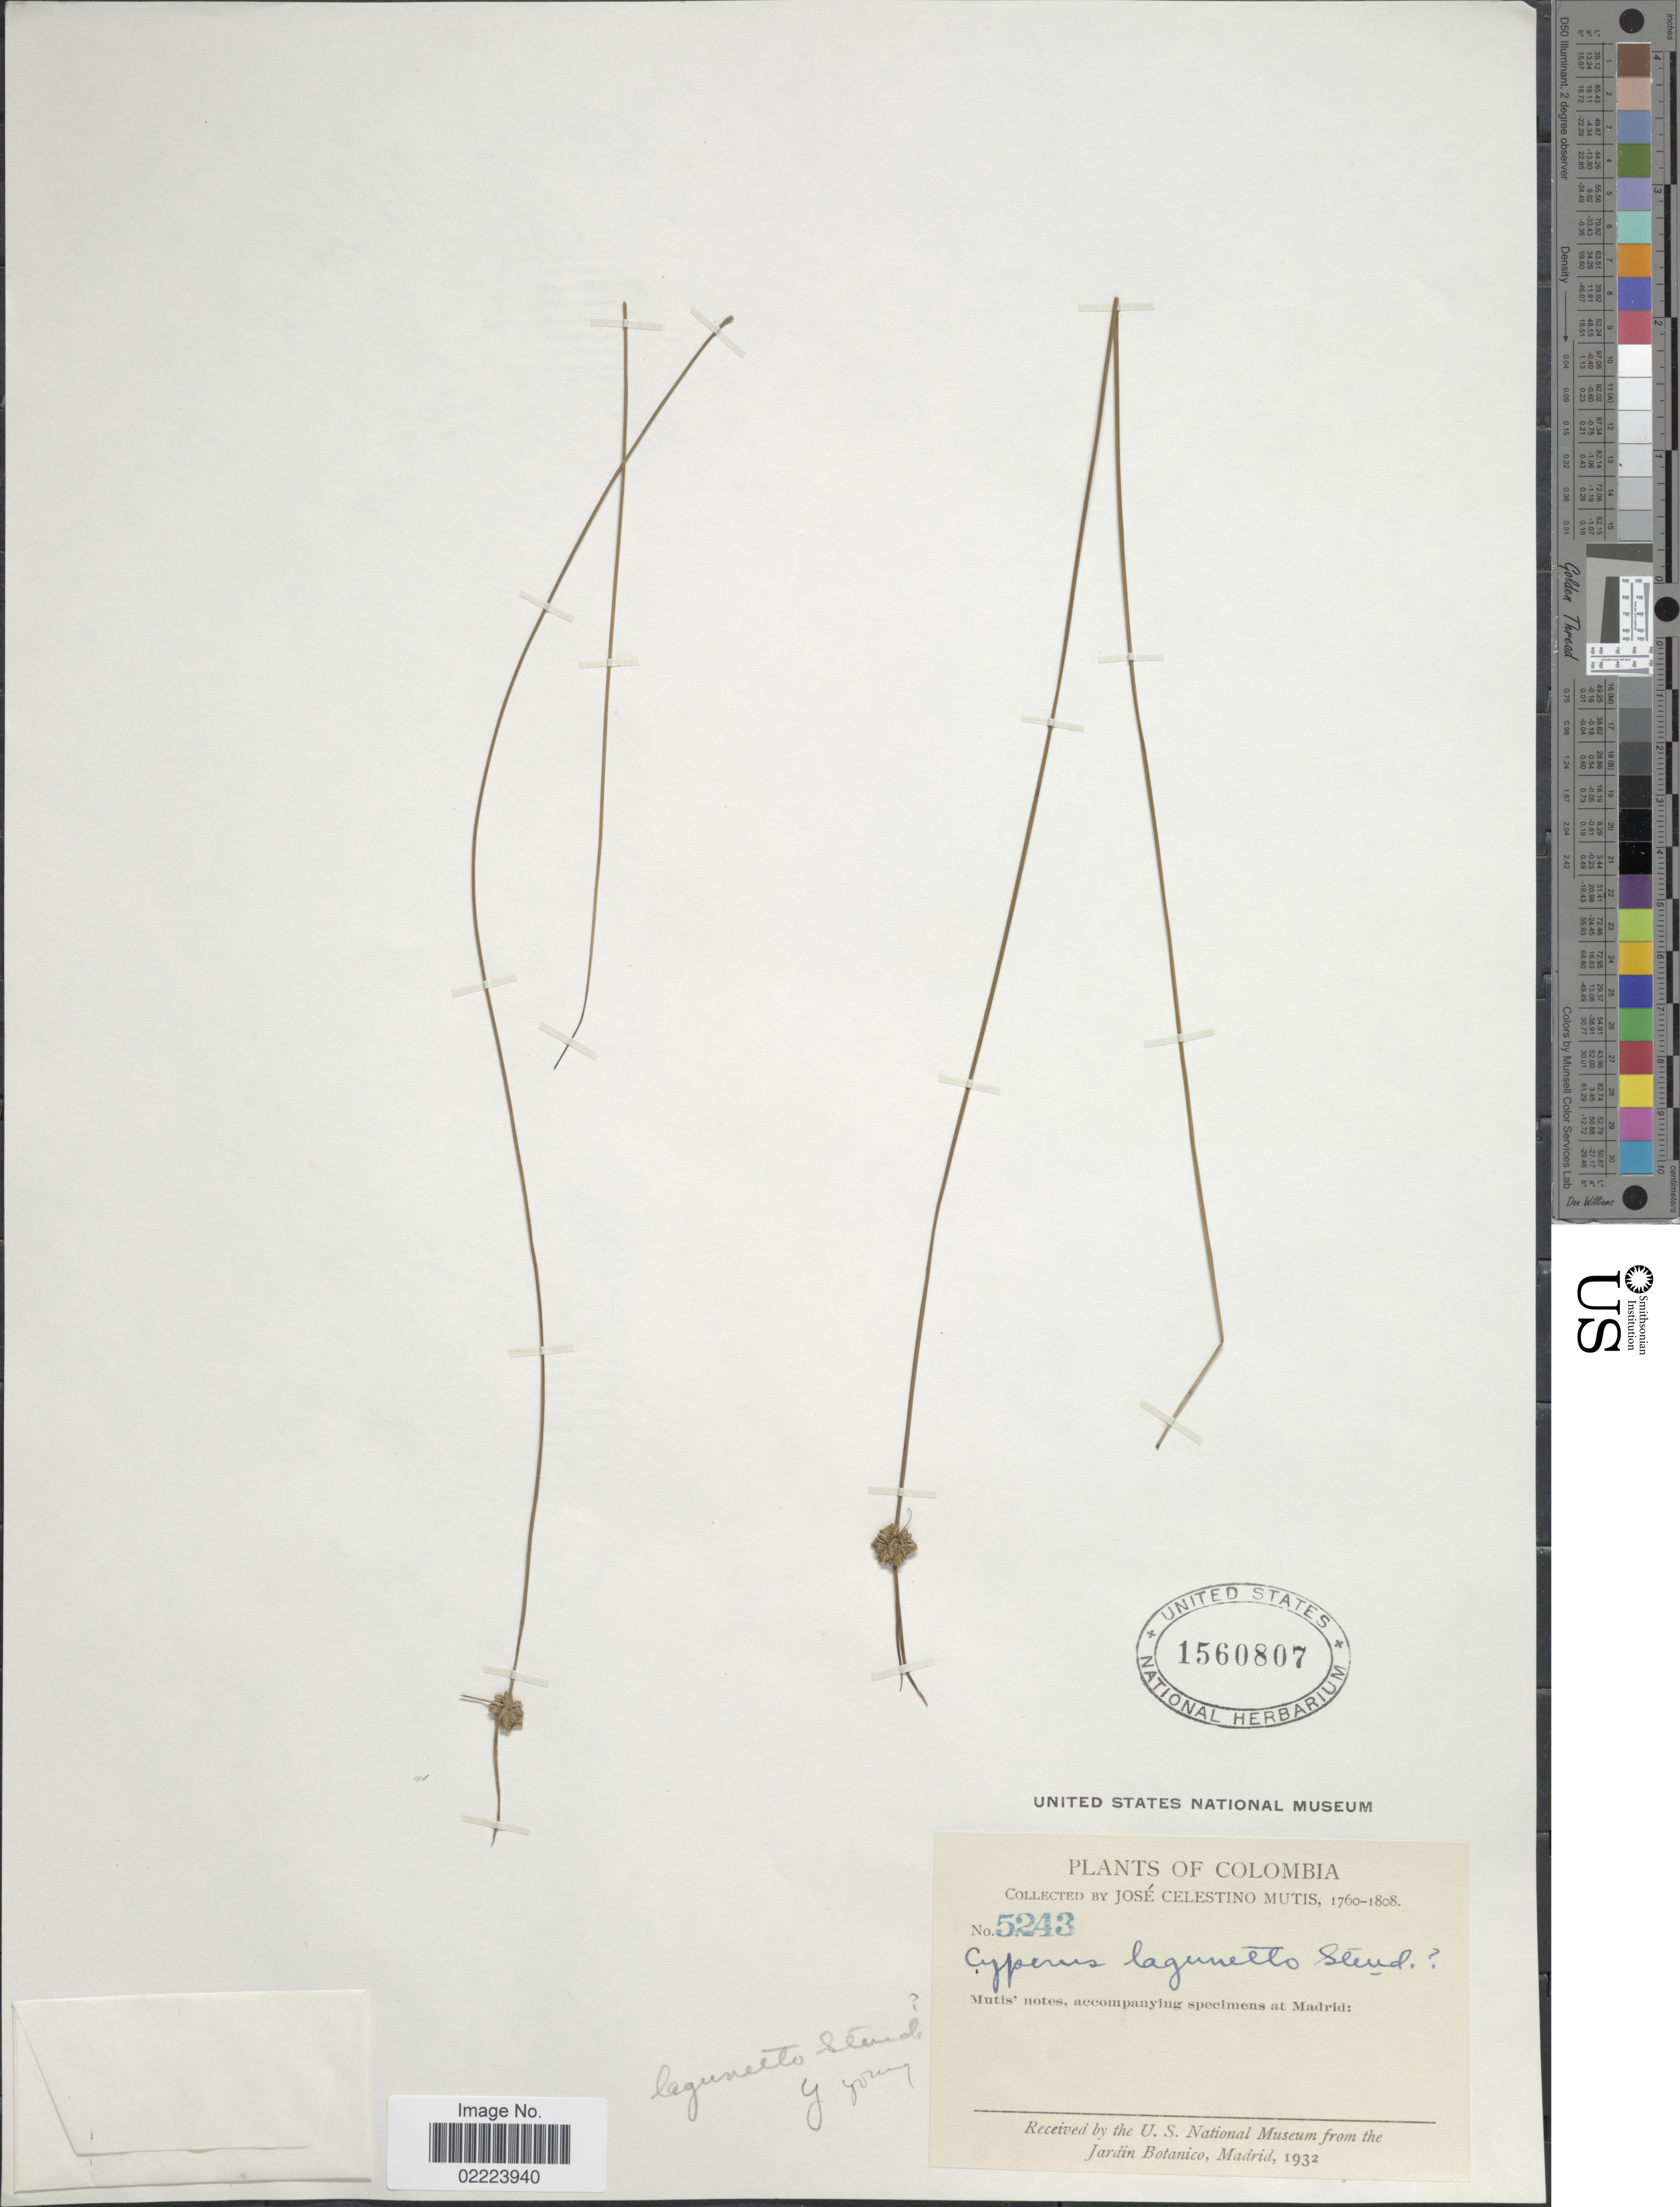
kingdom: Plantae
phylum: Tracheophyta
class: Liliopsida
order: Poales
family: Cyperaceae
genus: Cyperus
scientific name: Cyperus lanceolatus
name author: Poir.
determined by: Strong, Mark T., (BOT), Smithsonian Institution - National Museum of Natural History (UNITED STATES)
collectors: J. C. B. Mutis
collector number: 5243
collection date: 1760/1808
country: Colombia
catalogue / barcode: US 1560807